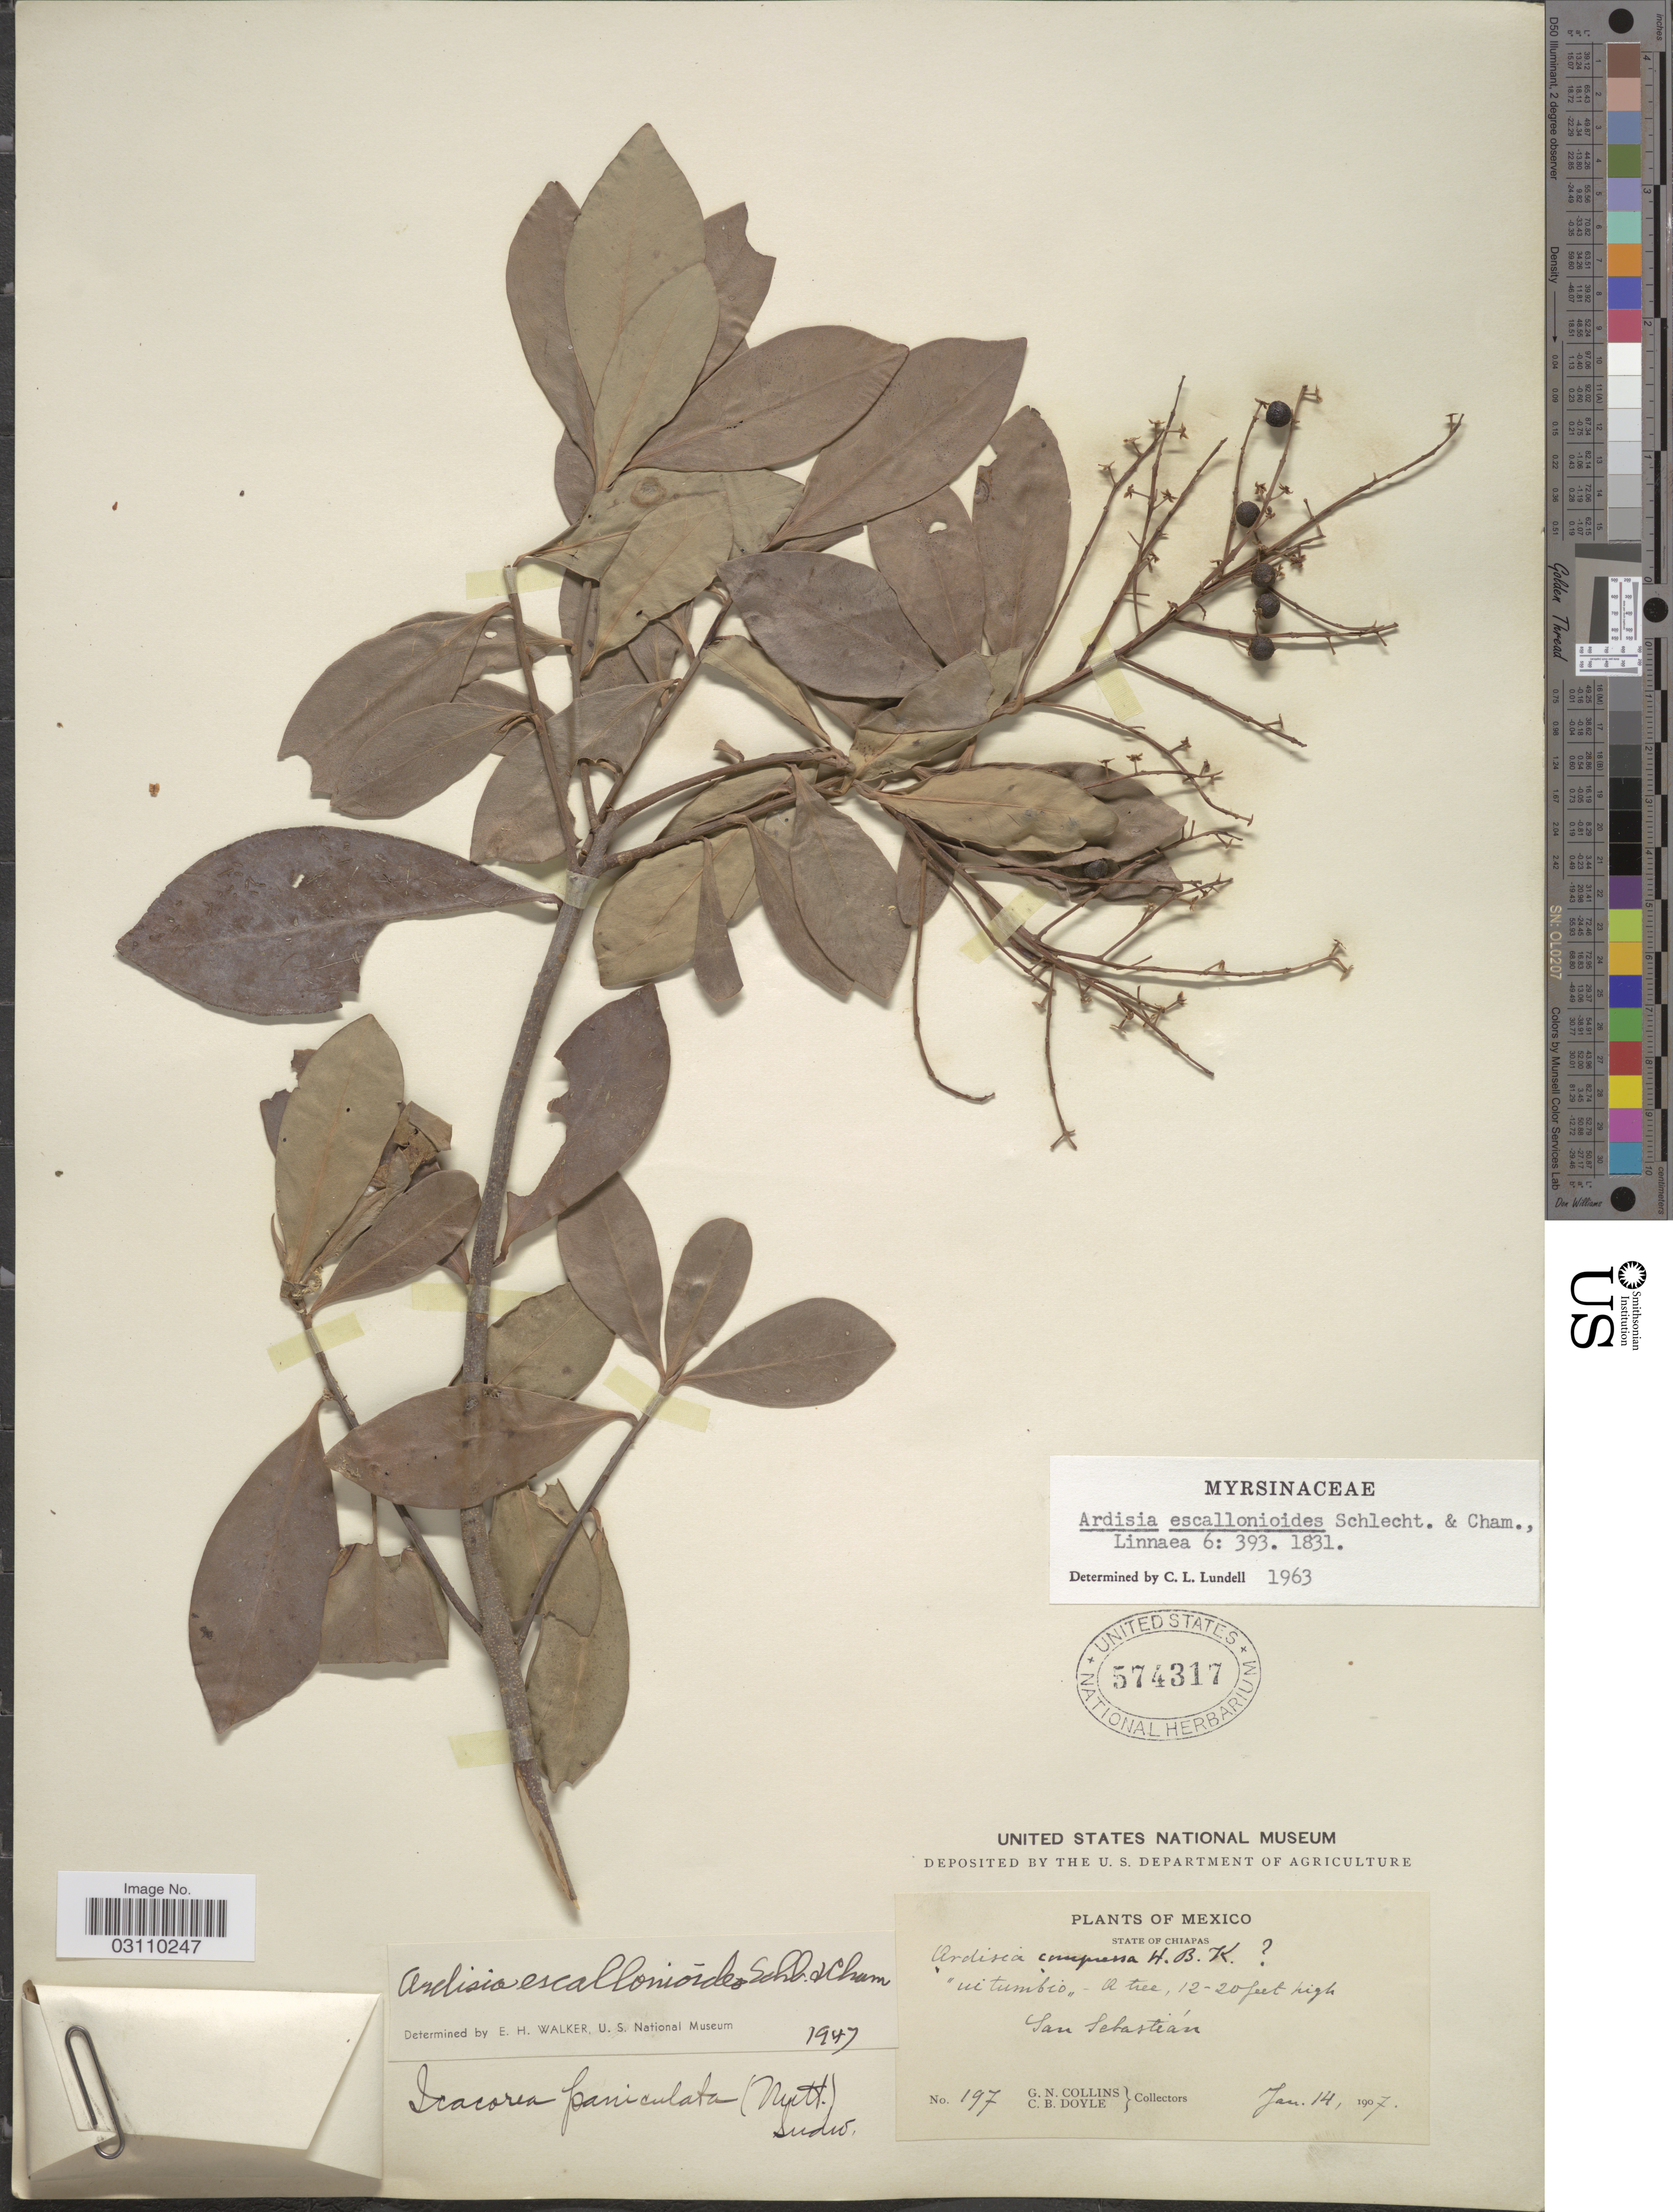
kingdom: Plantae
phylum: Tracheophyta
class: Magnoliopsida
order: Ericales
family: Primulaceae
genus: Ardisia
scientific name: Ardisia escallonioides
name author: Schltdl. & Cham.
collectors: G. Collins & C. Doyle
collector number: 197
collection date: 1907-01-14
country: Mexico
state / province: Chiapas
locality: San Sebastián.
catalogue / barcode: US 574317